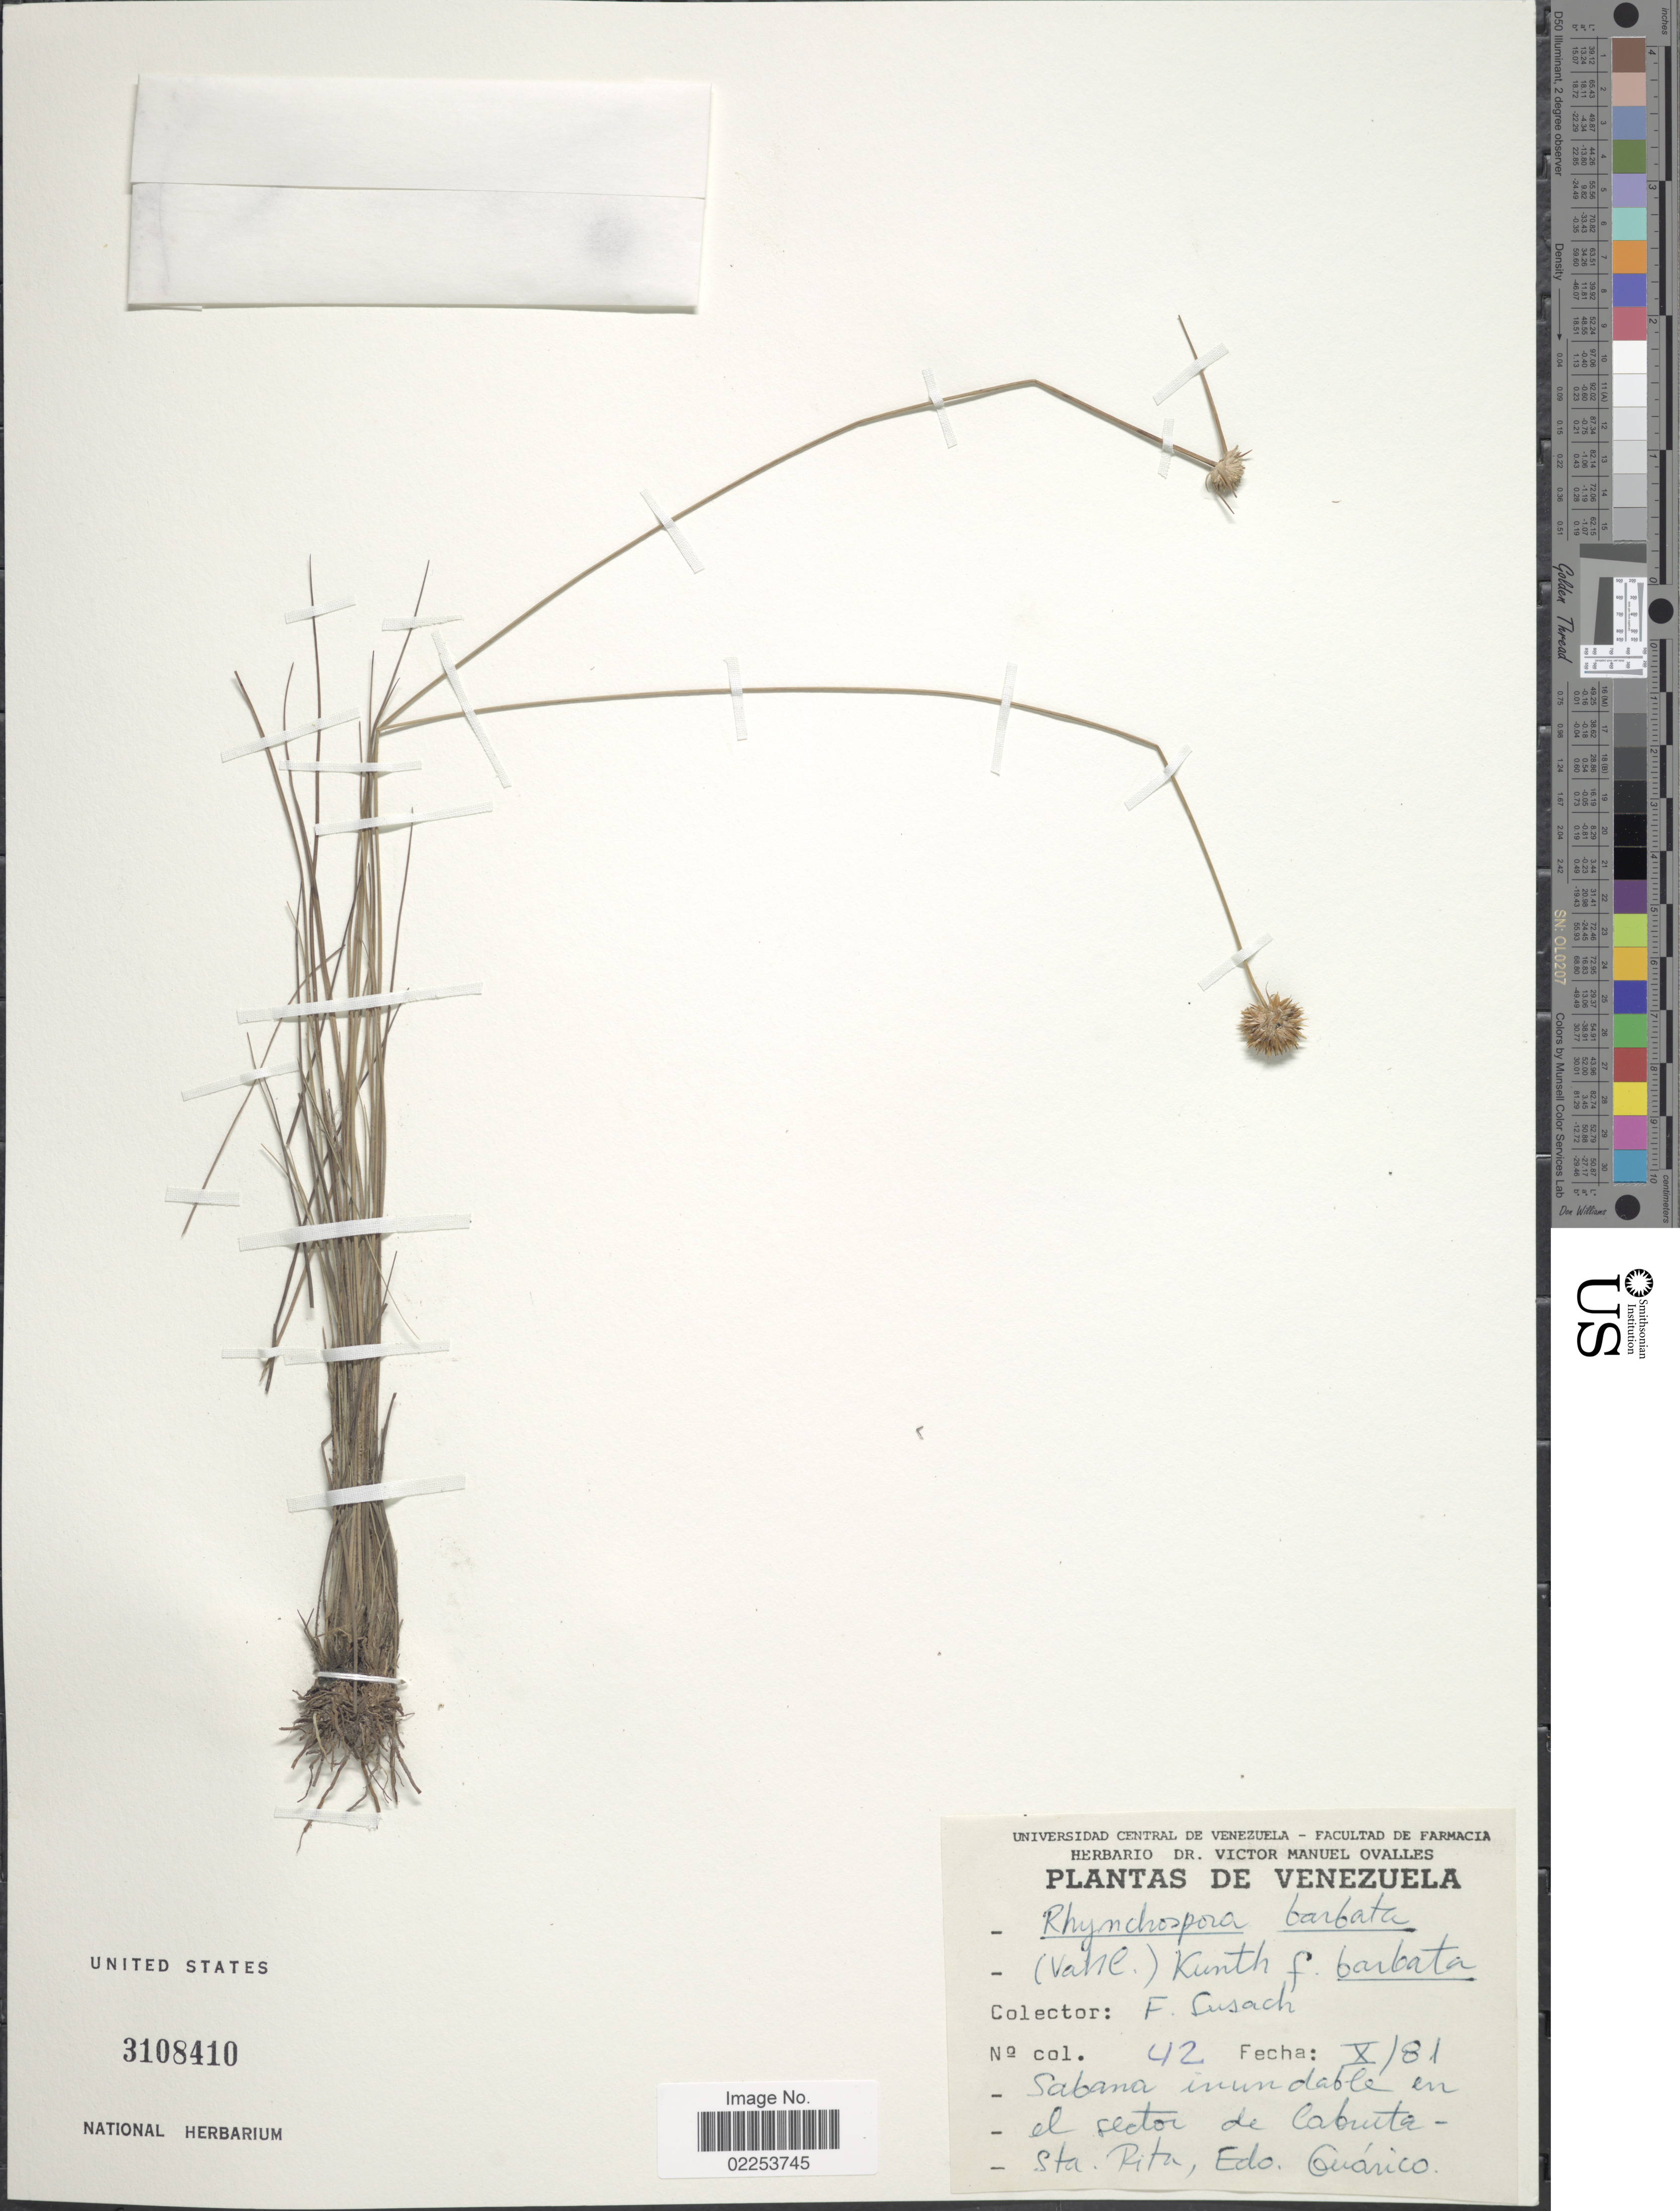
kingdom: Plantae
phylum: Tracheophyta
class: Liliopsida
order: Poales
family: Cyperaceae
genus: Rhynchospora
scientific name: Rhynchospora barbata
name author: (Vahl) Kunth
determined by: Alves, K.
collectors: F. Susach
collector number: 42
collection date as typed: Transcribed d/m/y: /10/81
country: Venezuela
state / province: Guárico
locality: El sector de Cabuita- Sta Rita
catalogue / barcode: US 3108410